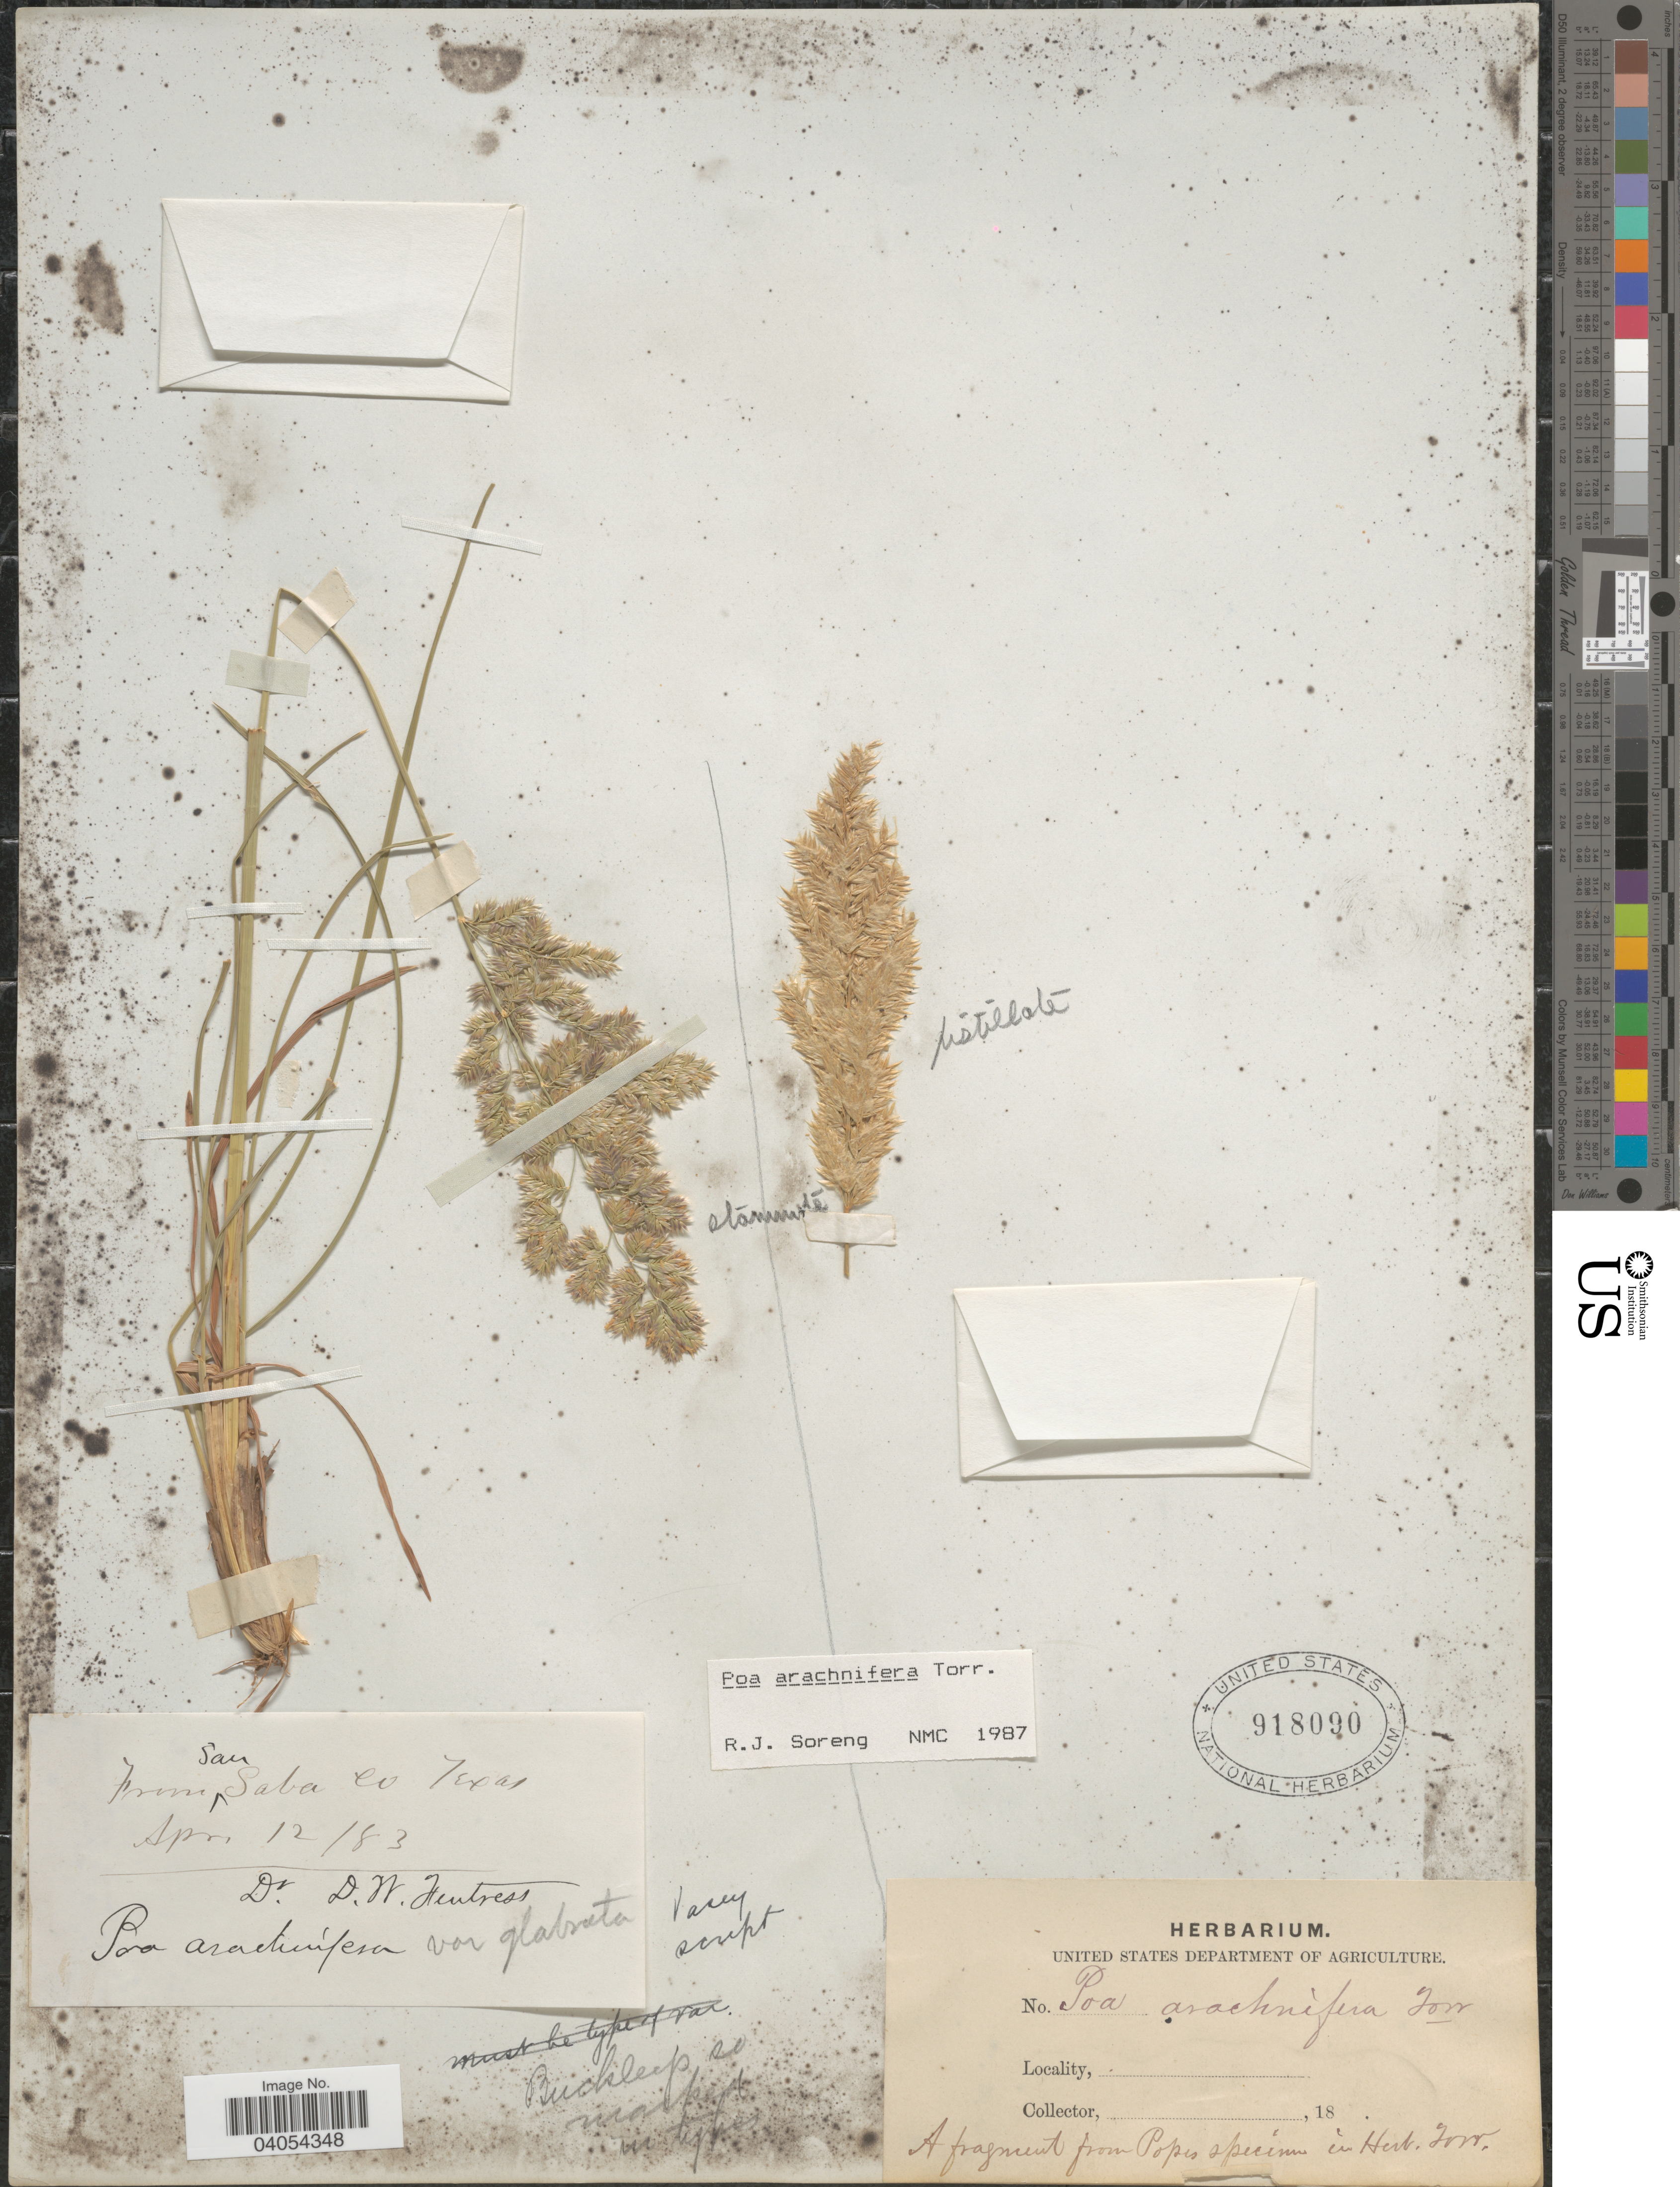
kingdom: Plantae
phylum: Tracheophyta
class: Liliopsida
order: Poales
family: Poaceae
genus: Poa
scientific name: Poa arachnifera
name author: Torr.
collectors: D. Hentress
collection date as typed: Transcribed d/m/y: 12/4/83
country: United States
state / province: Texas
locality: San Saba Co.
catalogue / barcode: US 918090